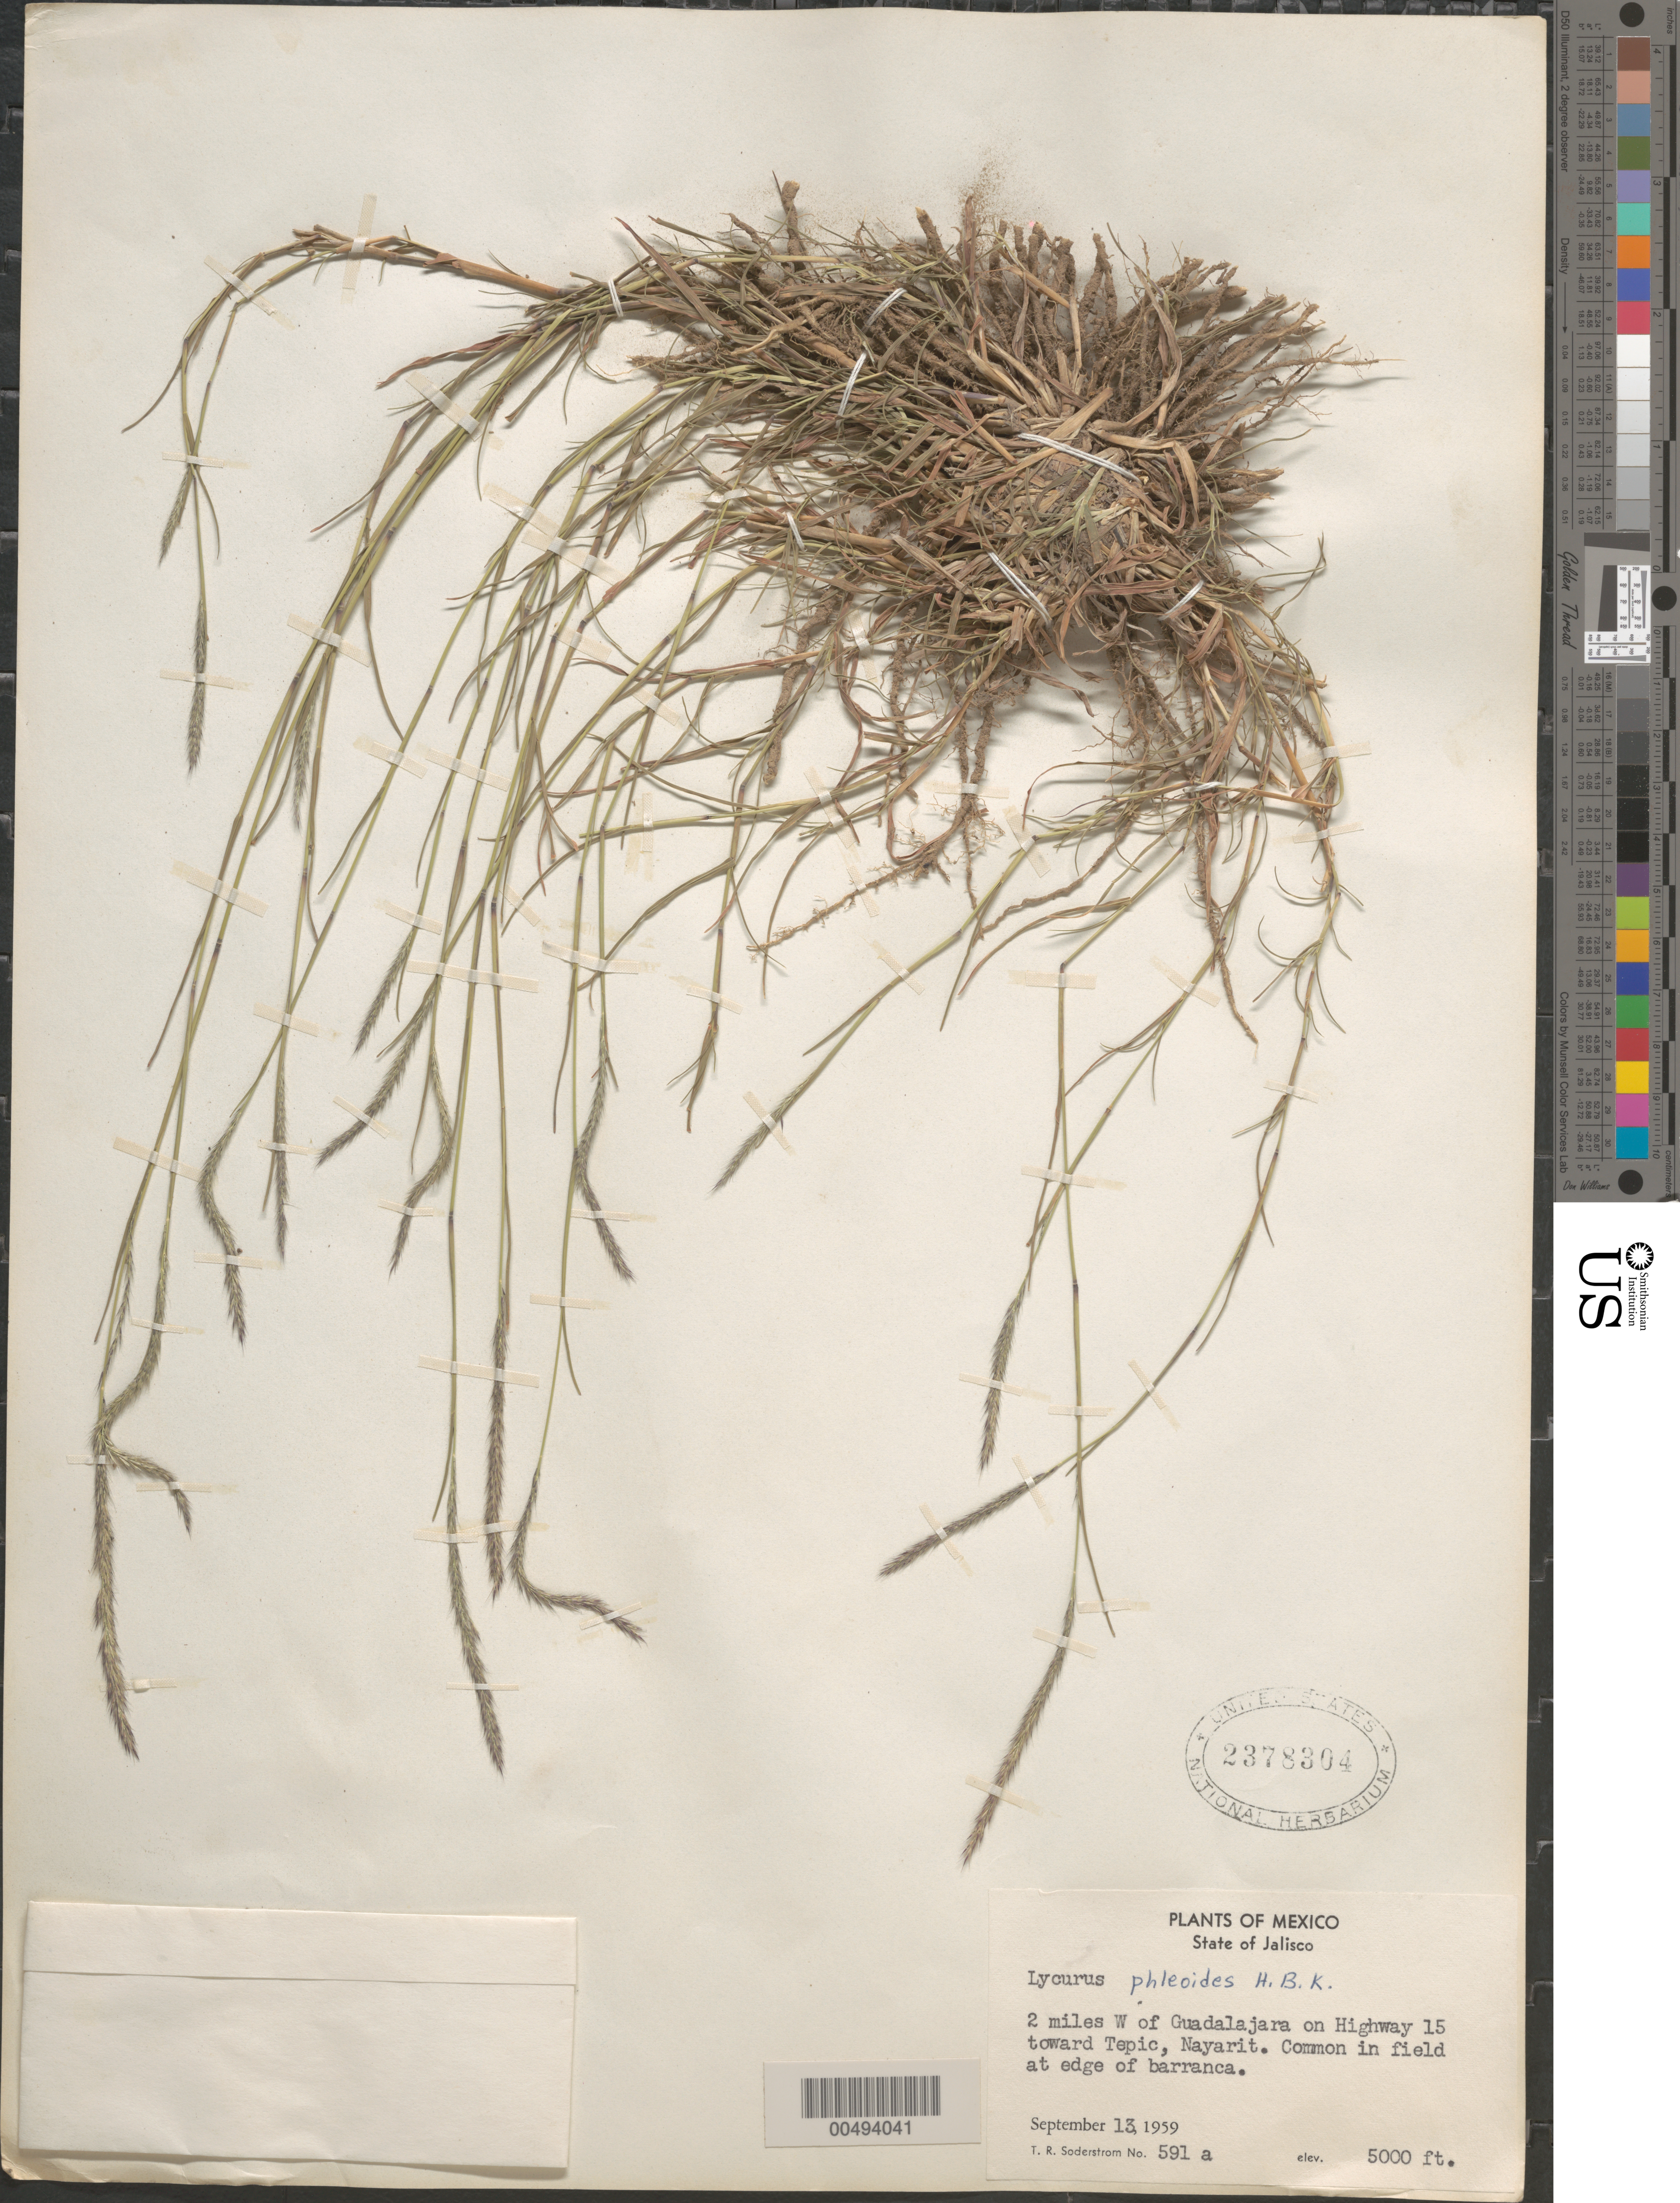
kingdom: Plantae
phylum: Tracheophyta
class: Liliopsida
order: Poales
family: Poaceae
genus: Lycurus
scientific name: Lycurus phleoides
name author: Kunth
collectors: T. R. Soderstrom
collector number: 591a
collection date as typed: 13 Sep 1959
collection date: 1959-09-13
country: Mexico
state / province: Jalisco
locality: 2 mi W of Guadalajara on Hwy 15 toward Tepic, Nayarit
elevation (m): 1524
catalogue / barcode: US 2378304